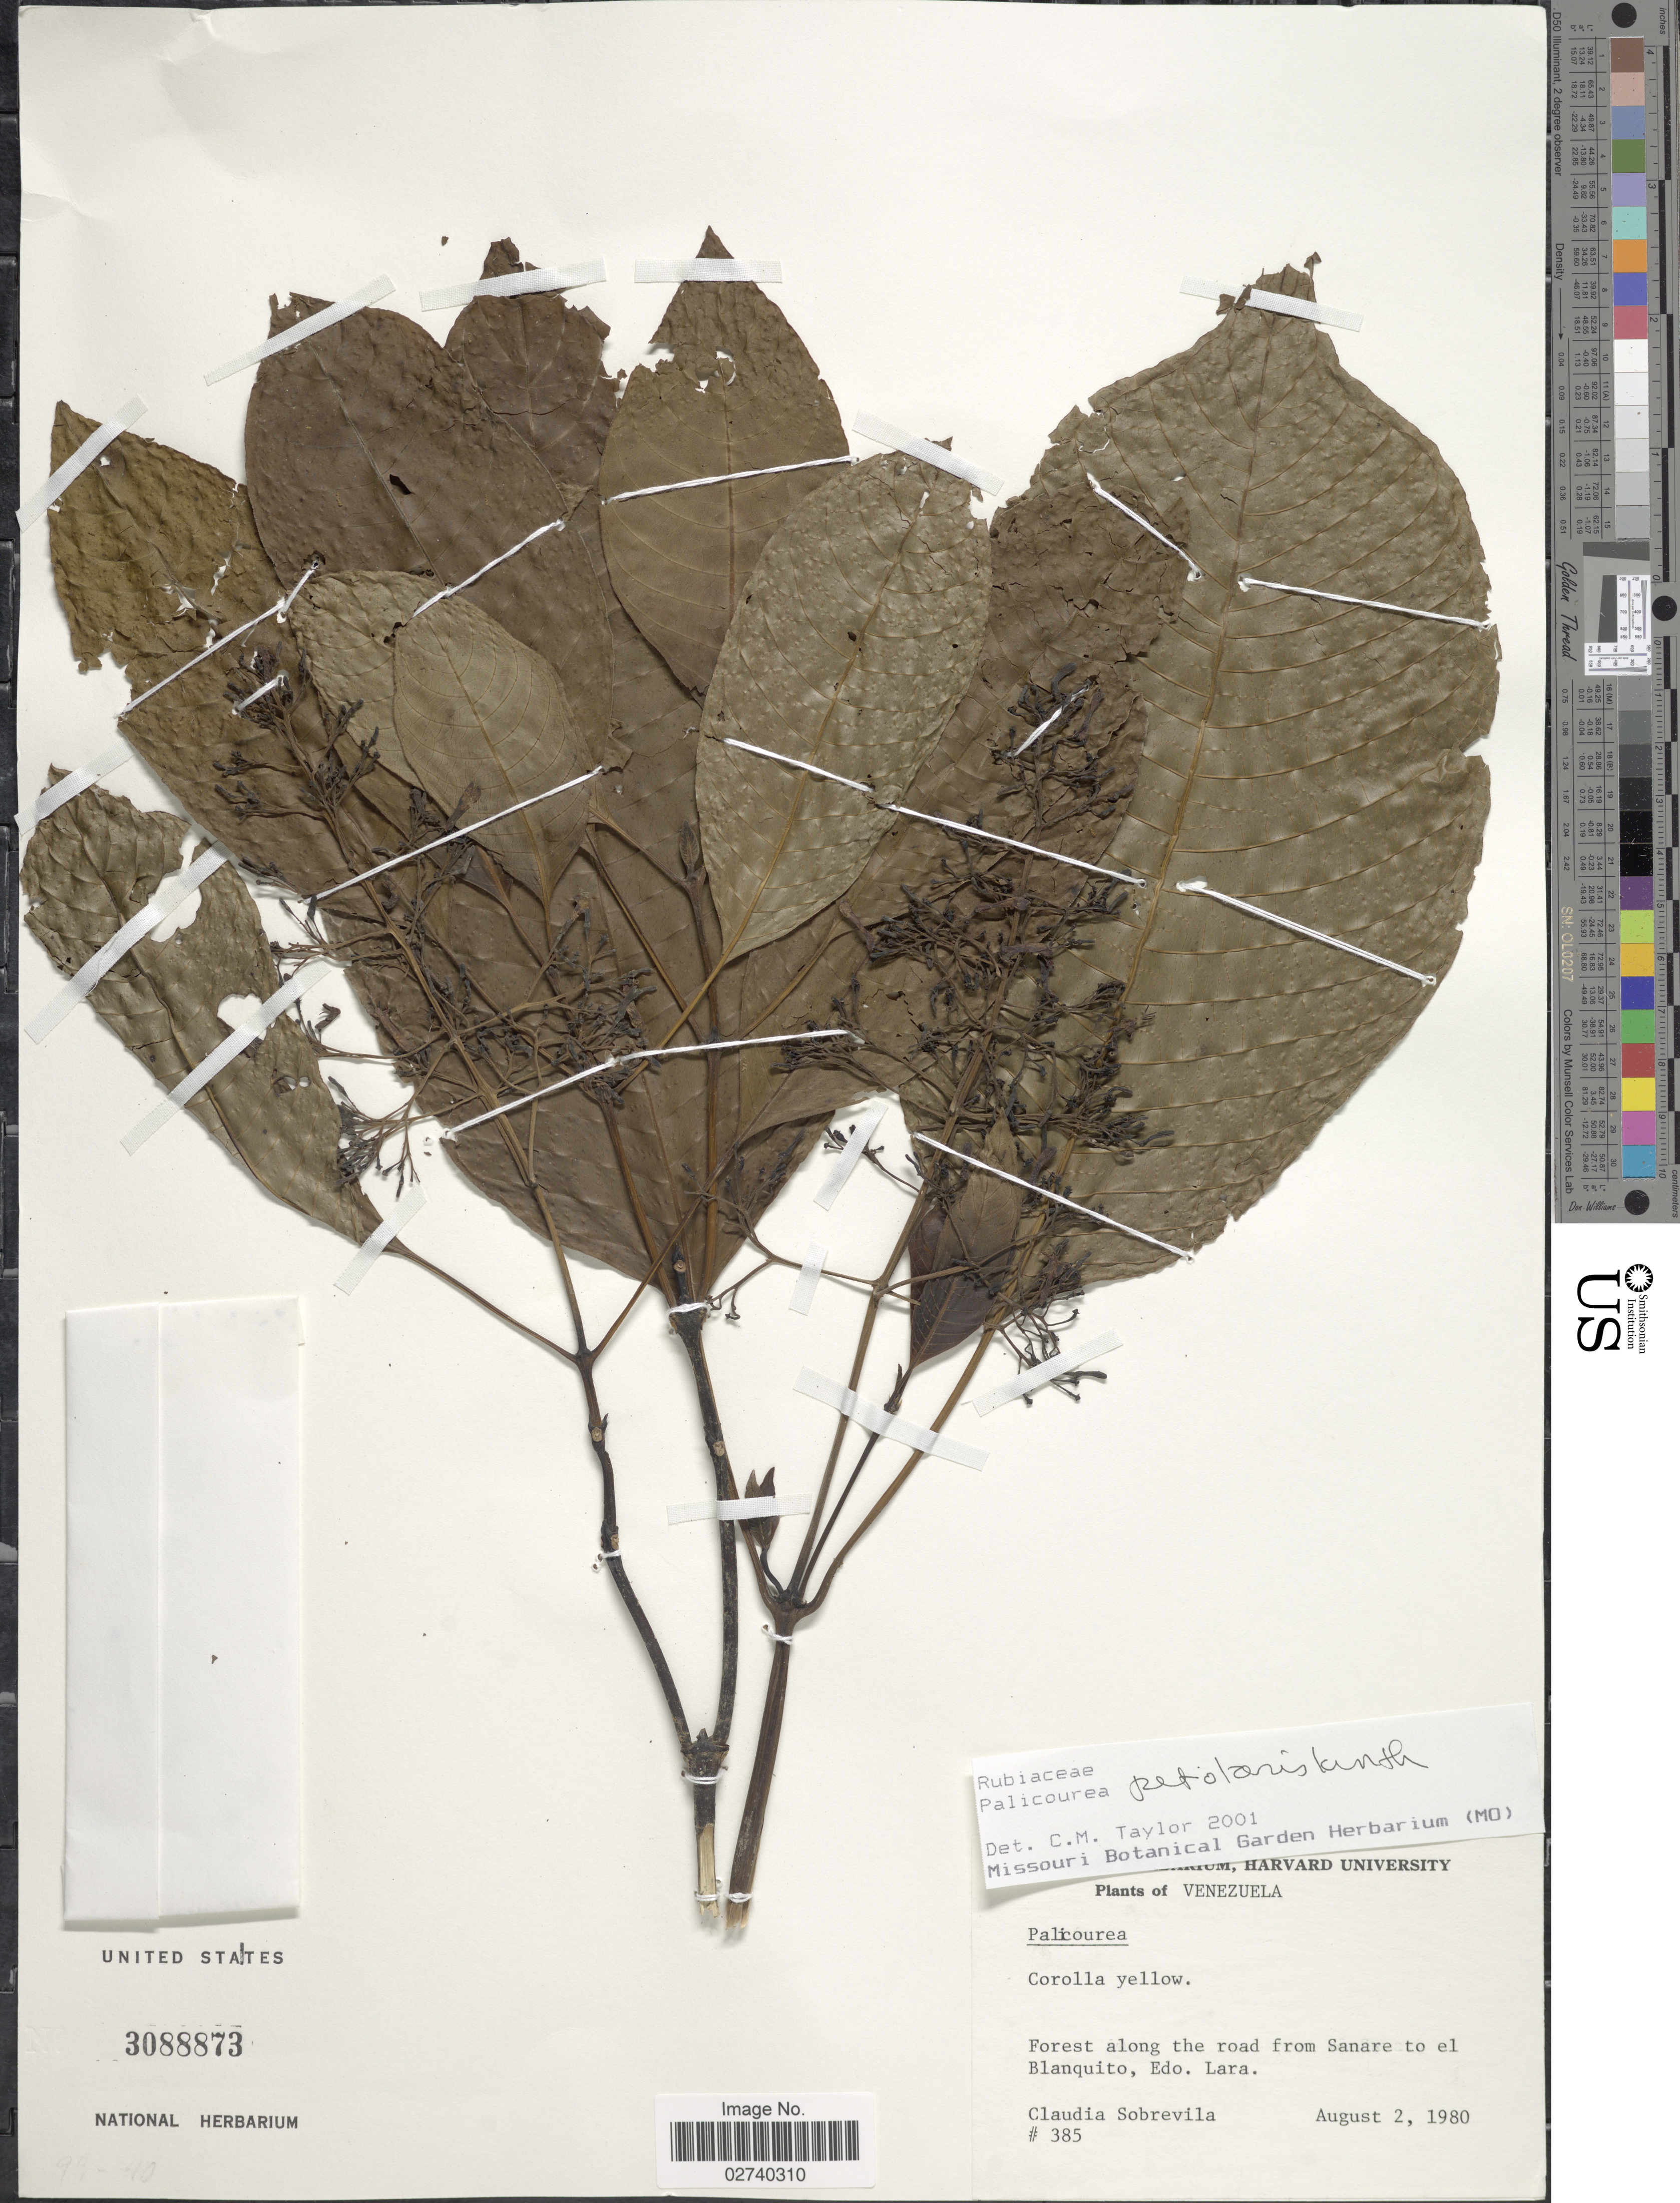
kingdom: Plantae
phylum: Tracheophyta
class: Magnoliopsida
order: Gentianales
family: Rubiaceae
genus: Palicourea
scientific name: Palicourea petiolaris Kunth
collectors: C. Sobrevila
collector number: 385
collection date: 1980-08-02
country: Venezuela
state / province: Lara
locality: Forest along the road from Sanare to El Blanquito.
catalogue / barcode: US 3088873